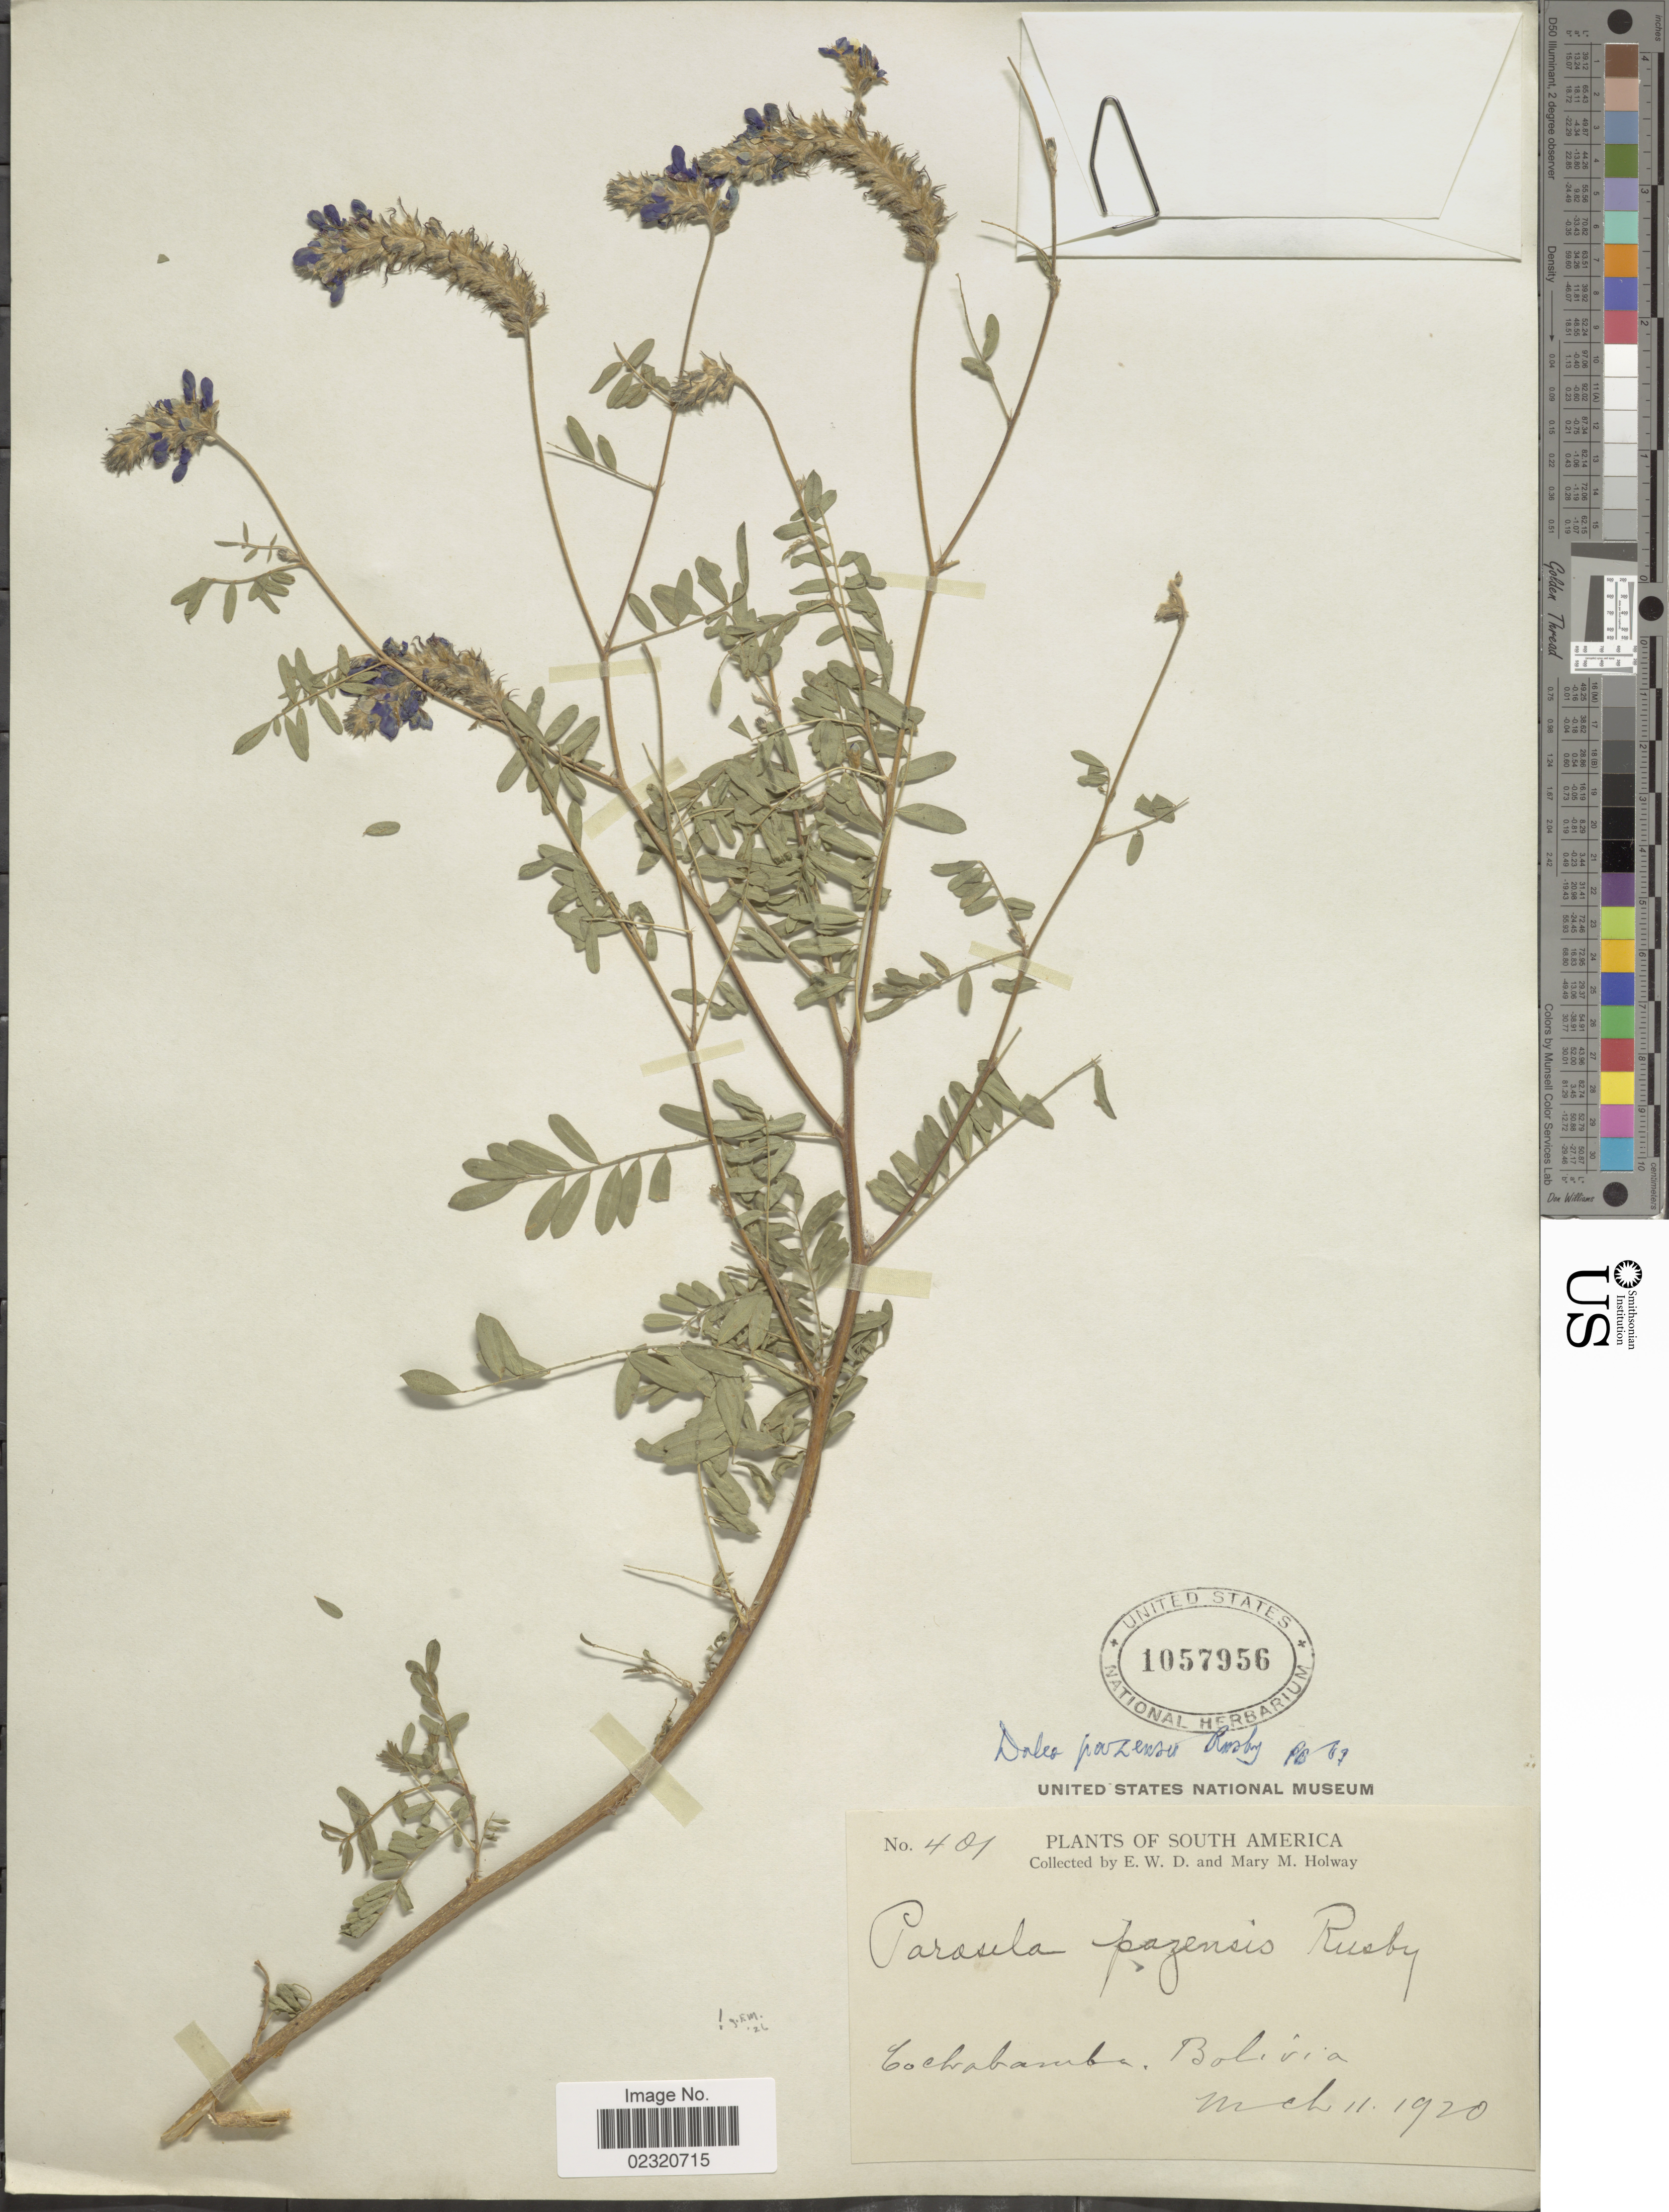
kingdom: Plantae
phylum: Tracheophyta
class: Magnoliopsida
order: Fabales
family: Fabaceae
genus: Dalea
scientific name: Dalea pazensis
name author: Rusby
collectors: E. W. D. Holway & M. M. Holway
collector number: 401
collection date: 1920-03-11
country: Bolivia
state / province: Cochabamba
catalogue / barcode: US 1057956